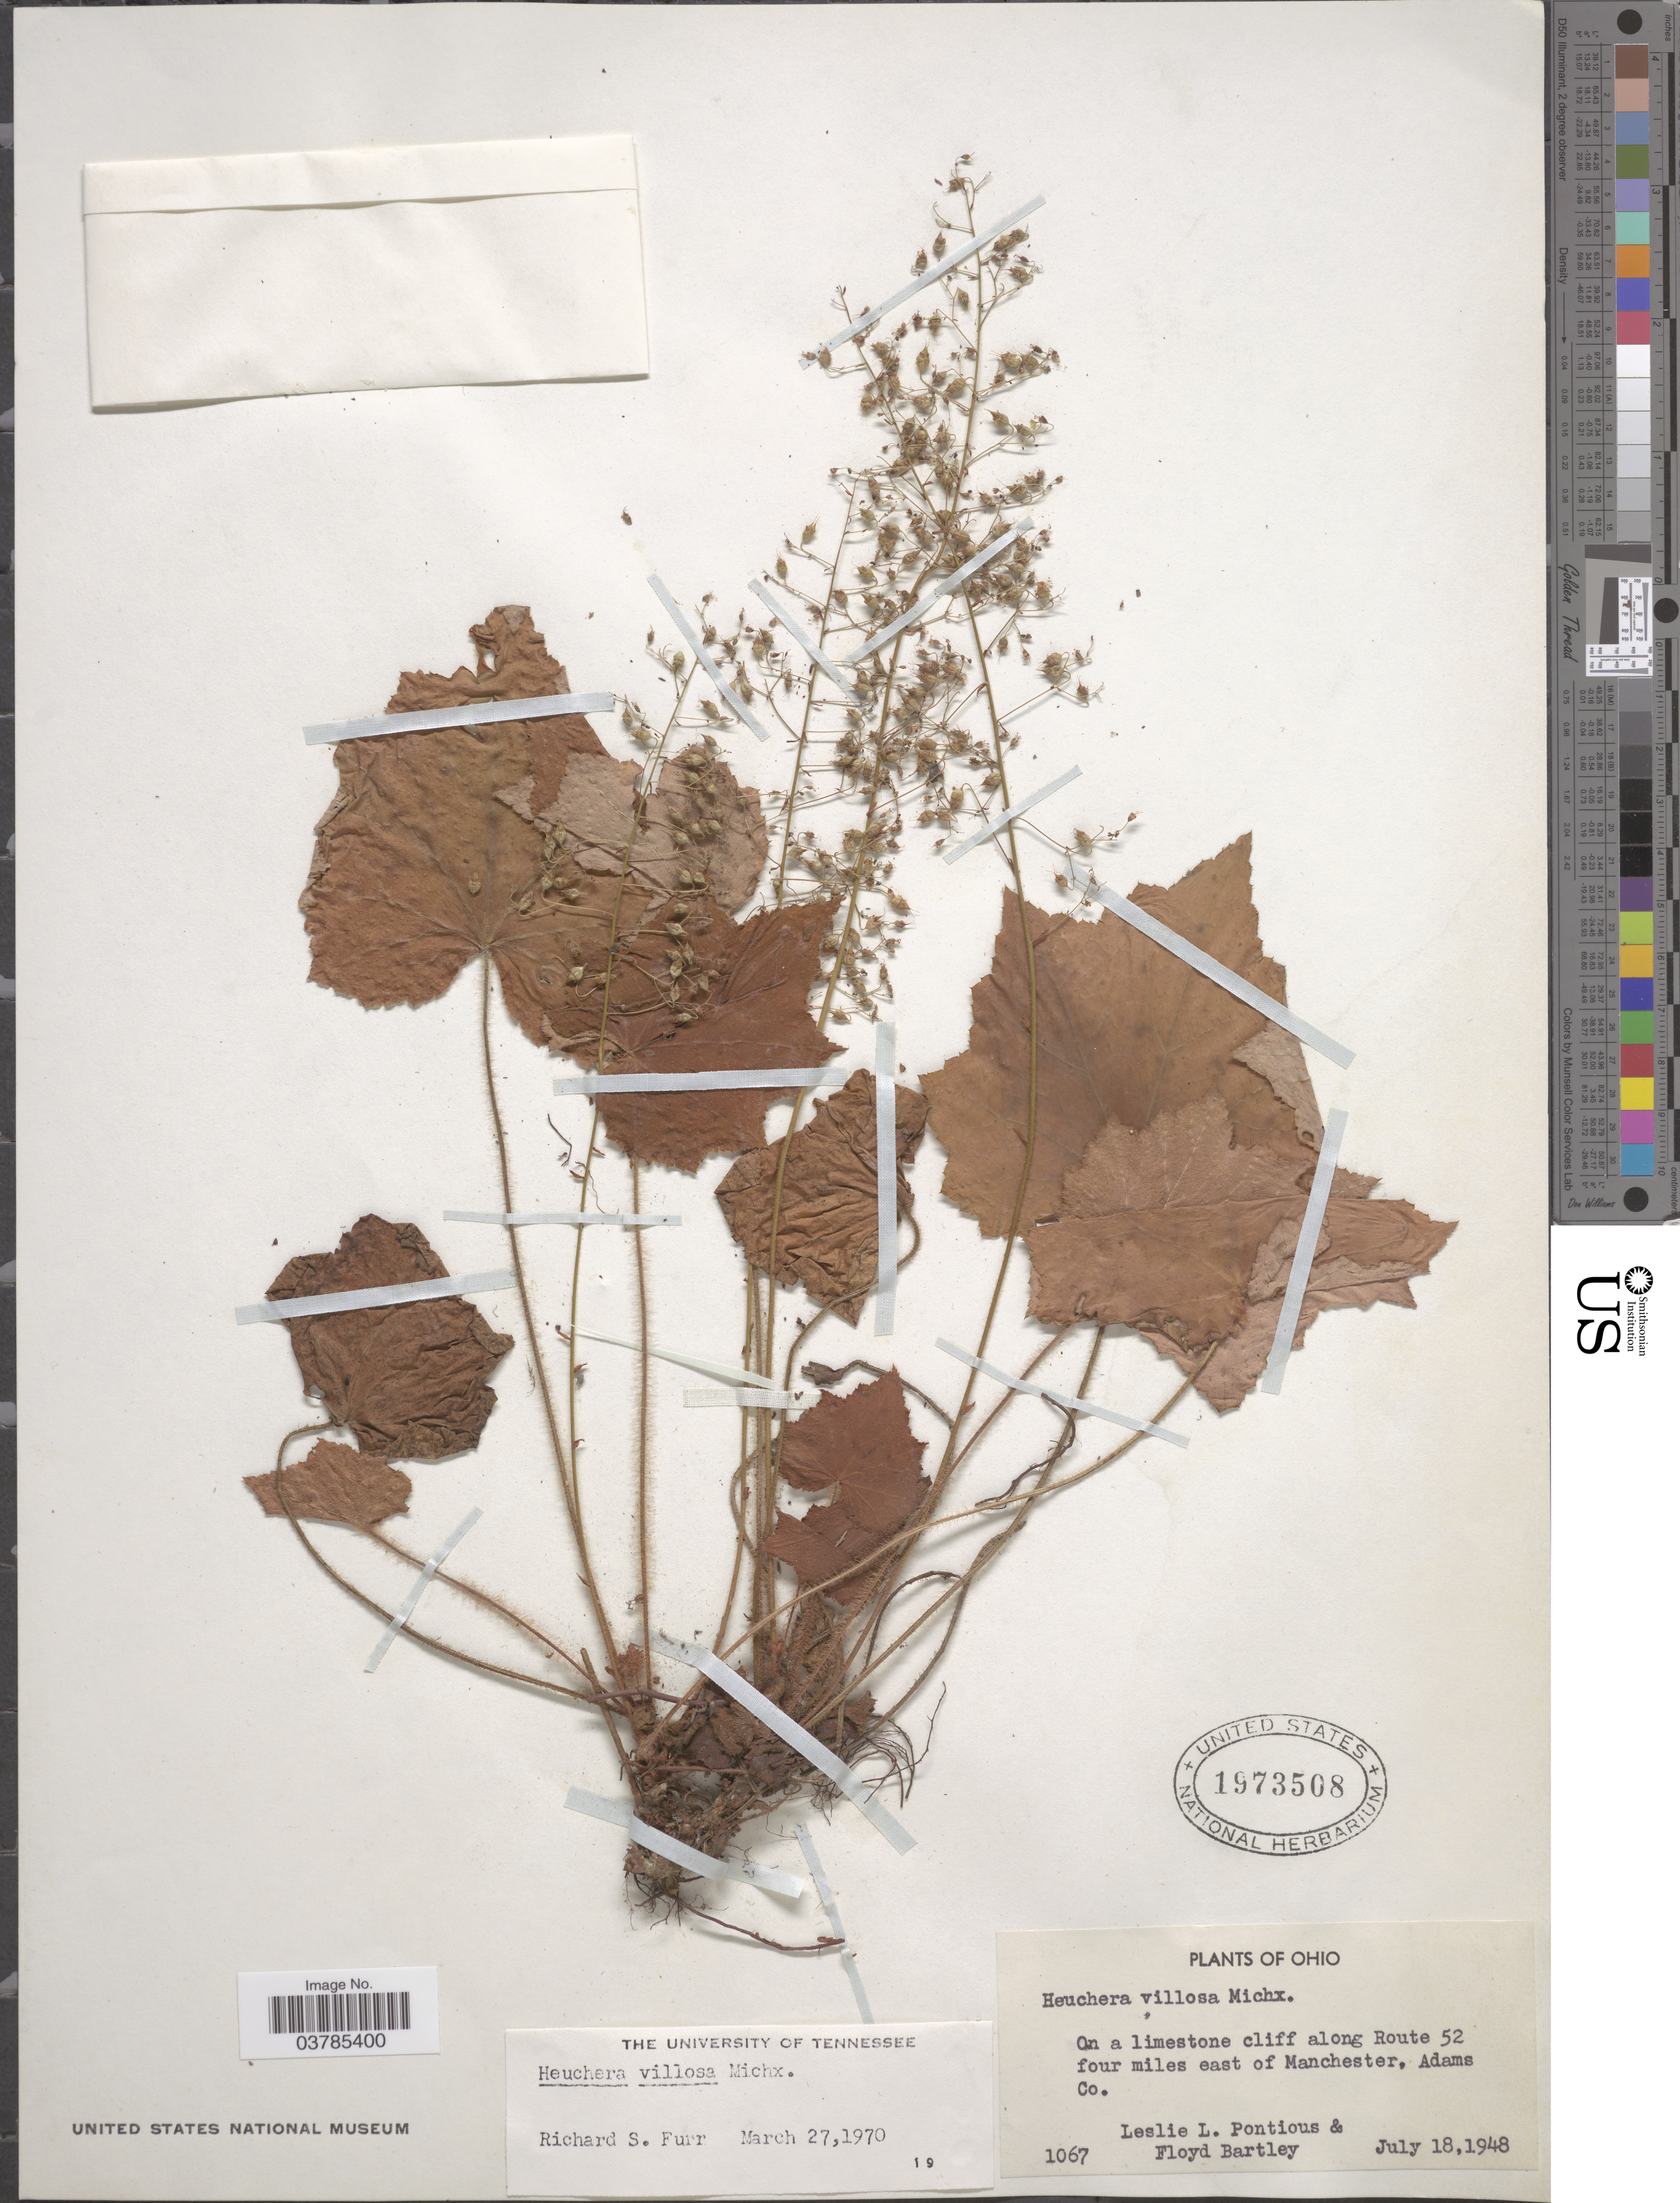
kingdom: Plantae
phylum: Tracheophyta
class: Magnoliopsida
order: Saxifragales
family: Saxifragaceae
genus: Heuchera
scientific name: Heuchera villosa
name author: Michx.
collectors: L. L. Pontious & F. Bartley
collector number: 1067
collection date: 1948-07-18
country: United States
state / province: Ohio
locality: On a limestone cliff along Route 52 four miles east of Manchester, Adams Co.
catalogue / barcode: US 1973508